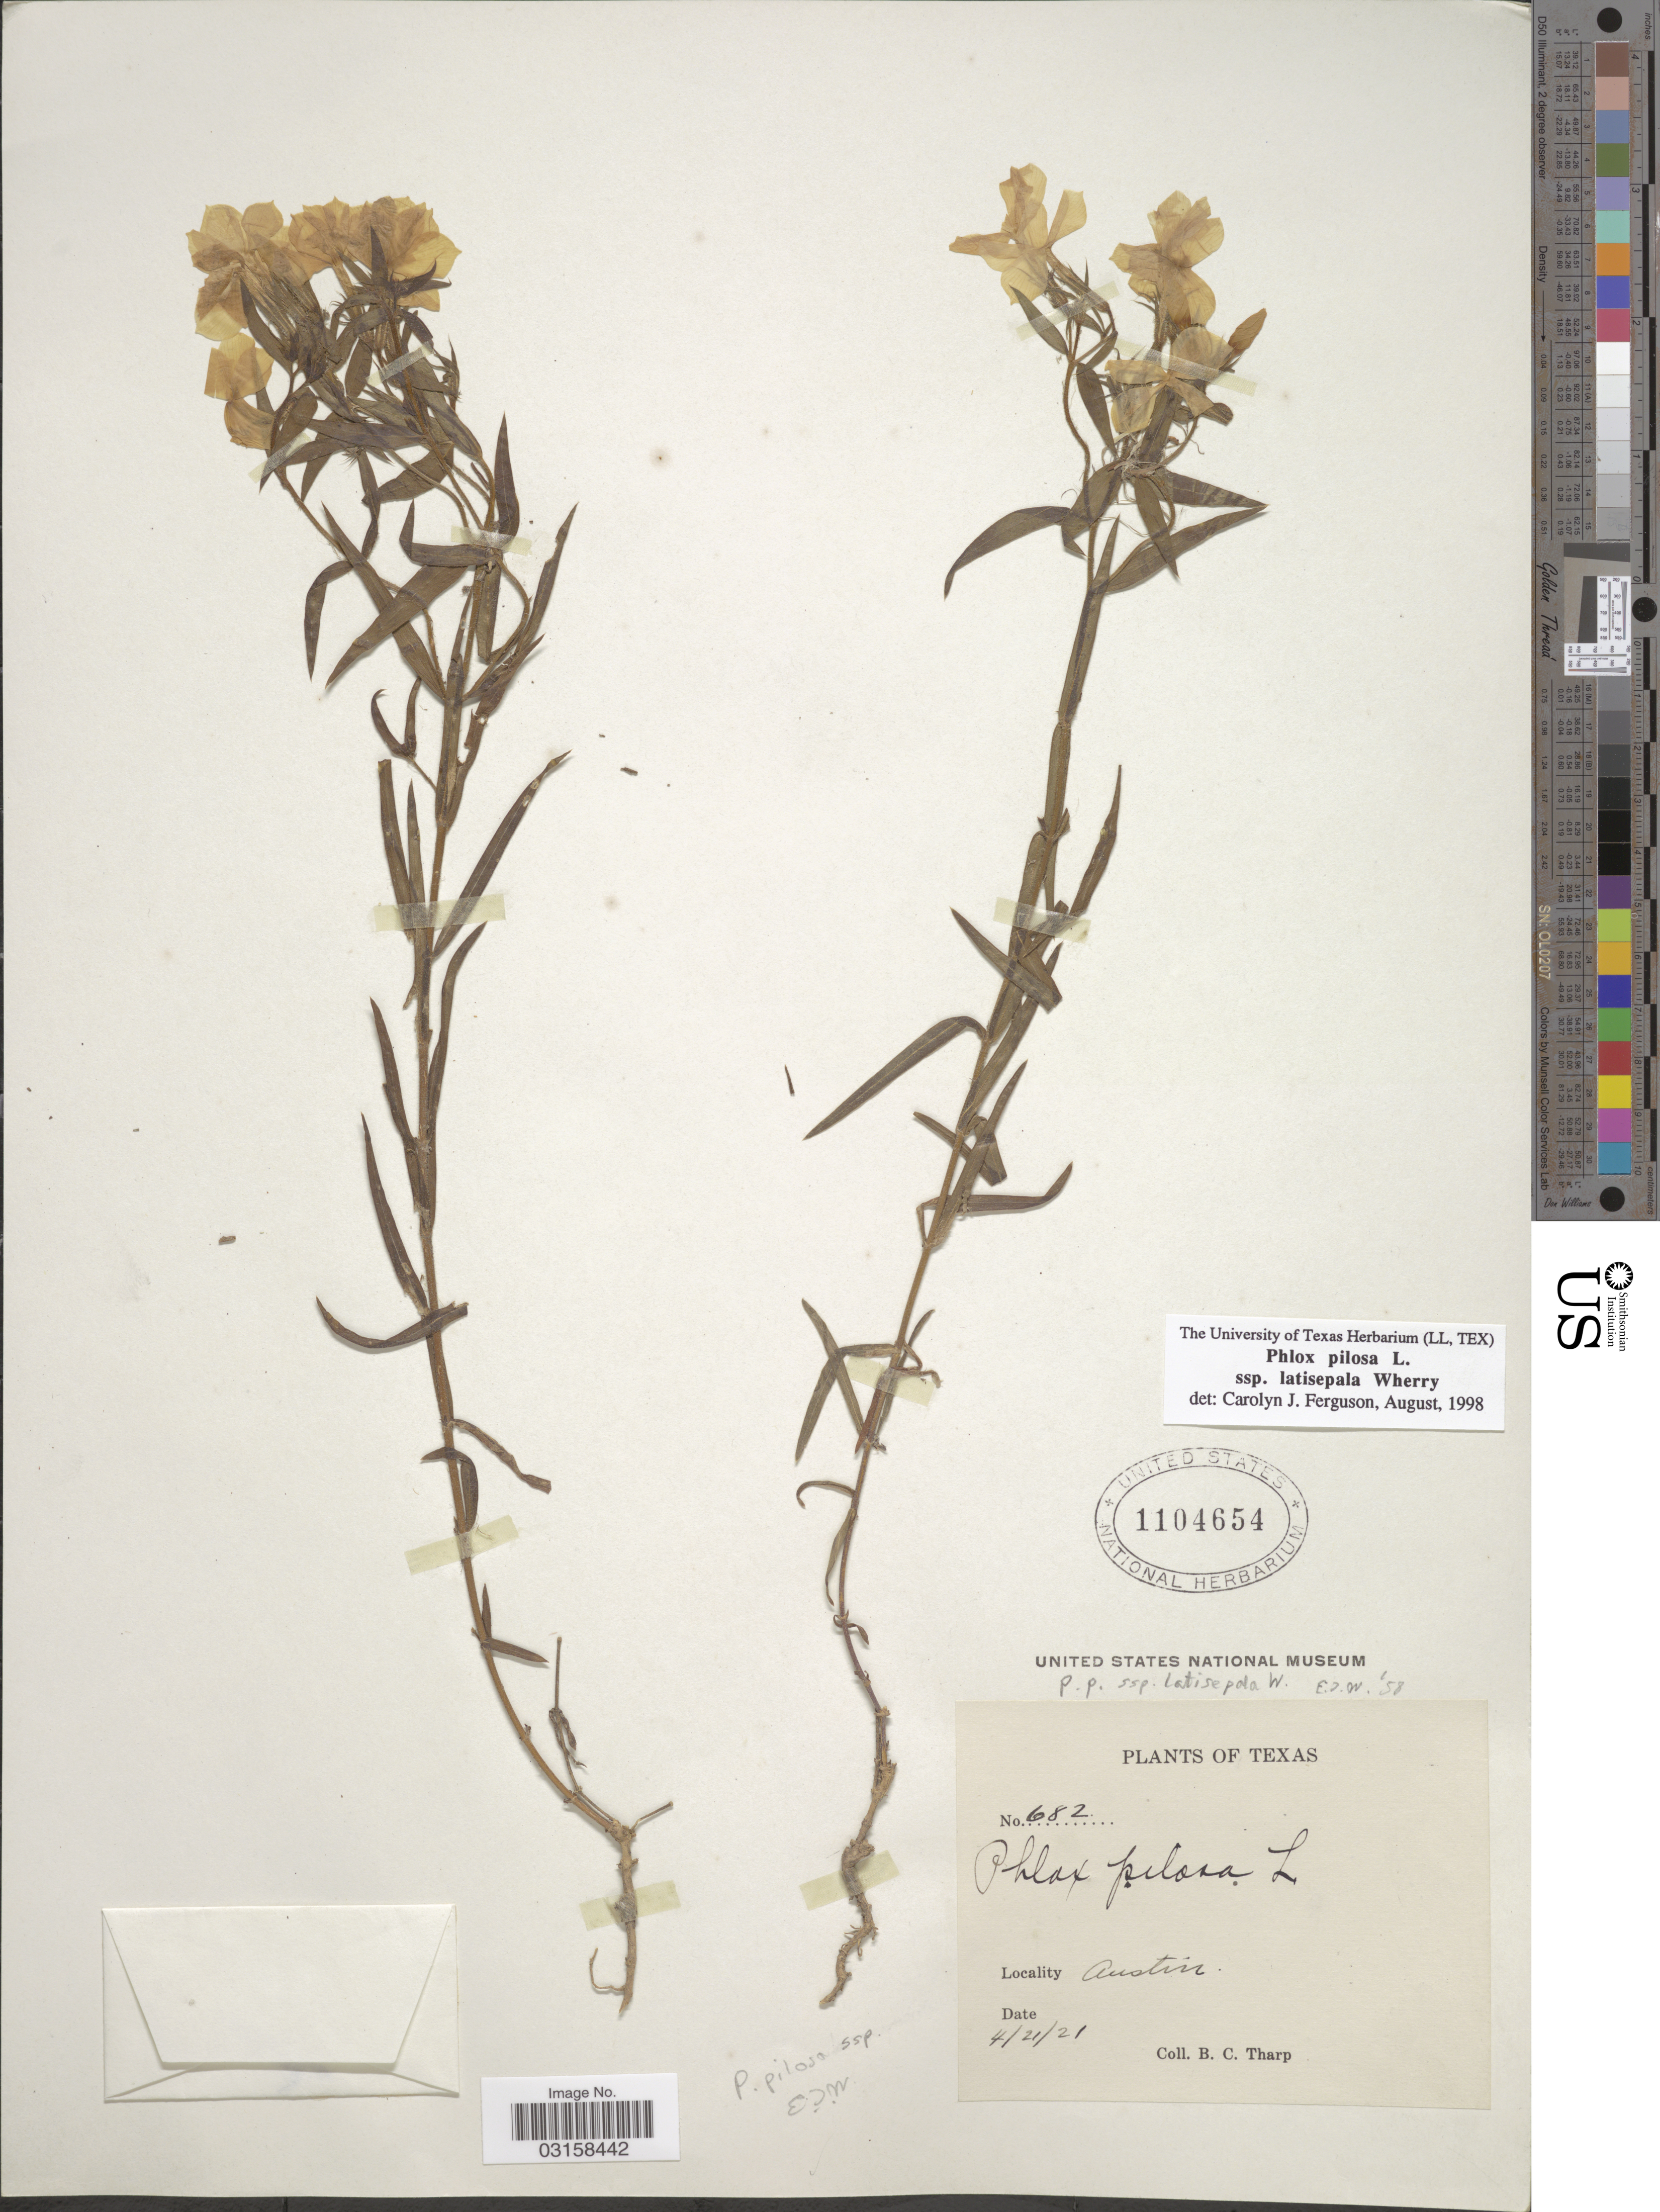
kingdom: Plantae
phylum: Tracheophyta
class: Magnoliopsida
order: Ericales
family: Polemoniaceae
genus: Phlox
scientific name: Phlox variabilis subsp. latisepala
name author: (Wherry) Locklear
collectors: B. C. Tharp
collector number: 682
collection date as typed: Transcribed d/m/y: 21/4/21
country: United States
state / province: Texas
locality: Austin.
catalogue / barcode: US 1104654